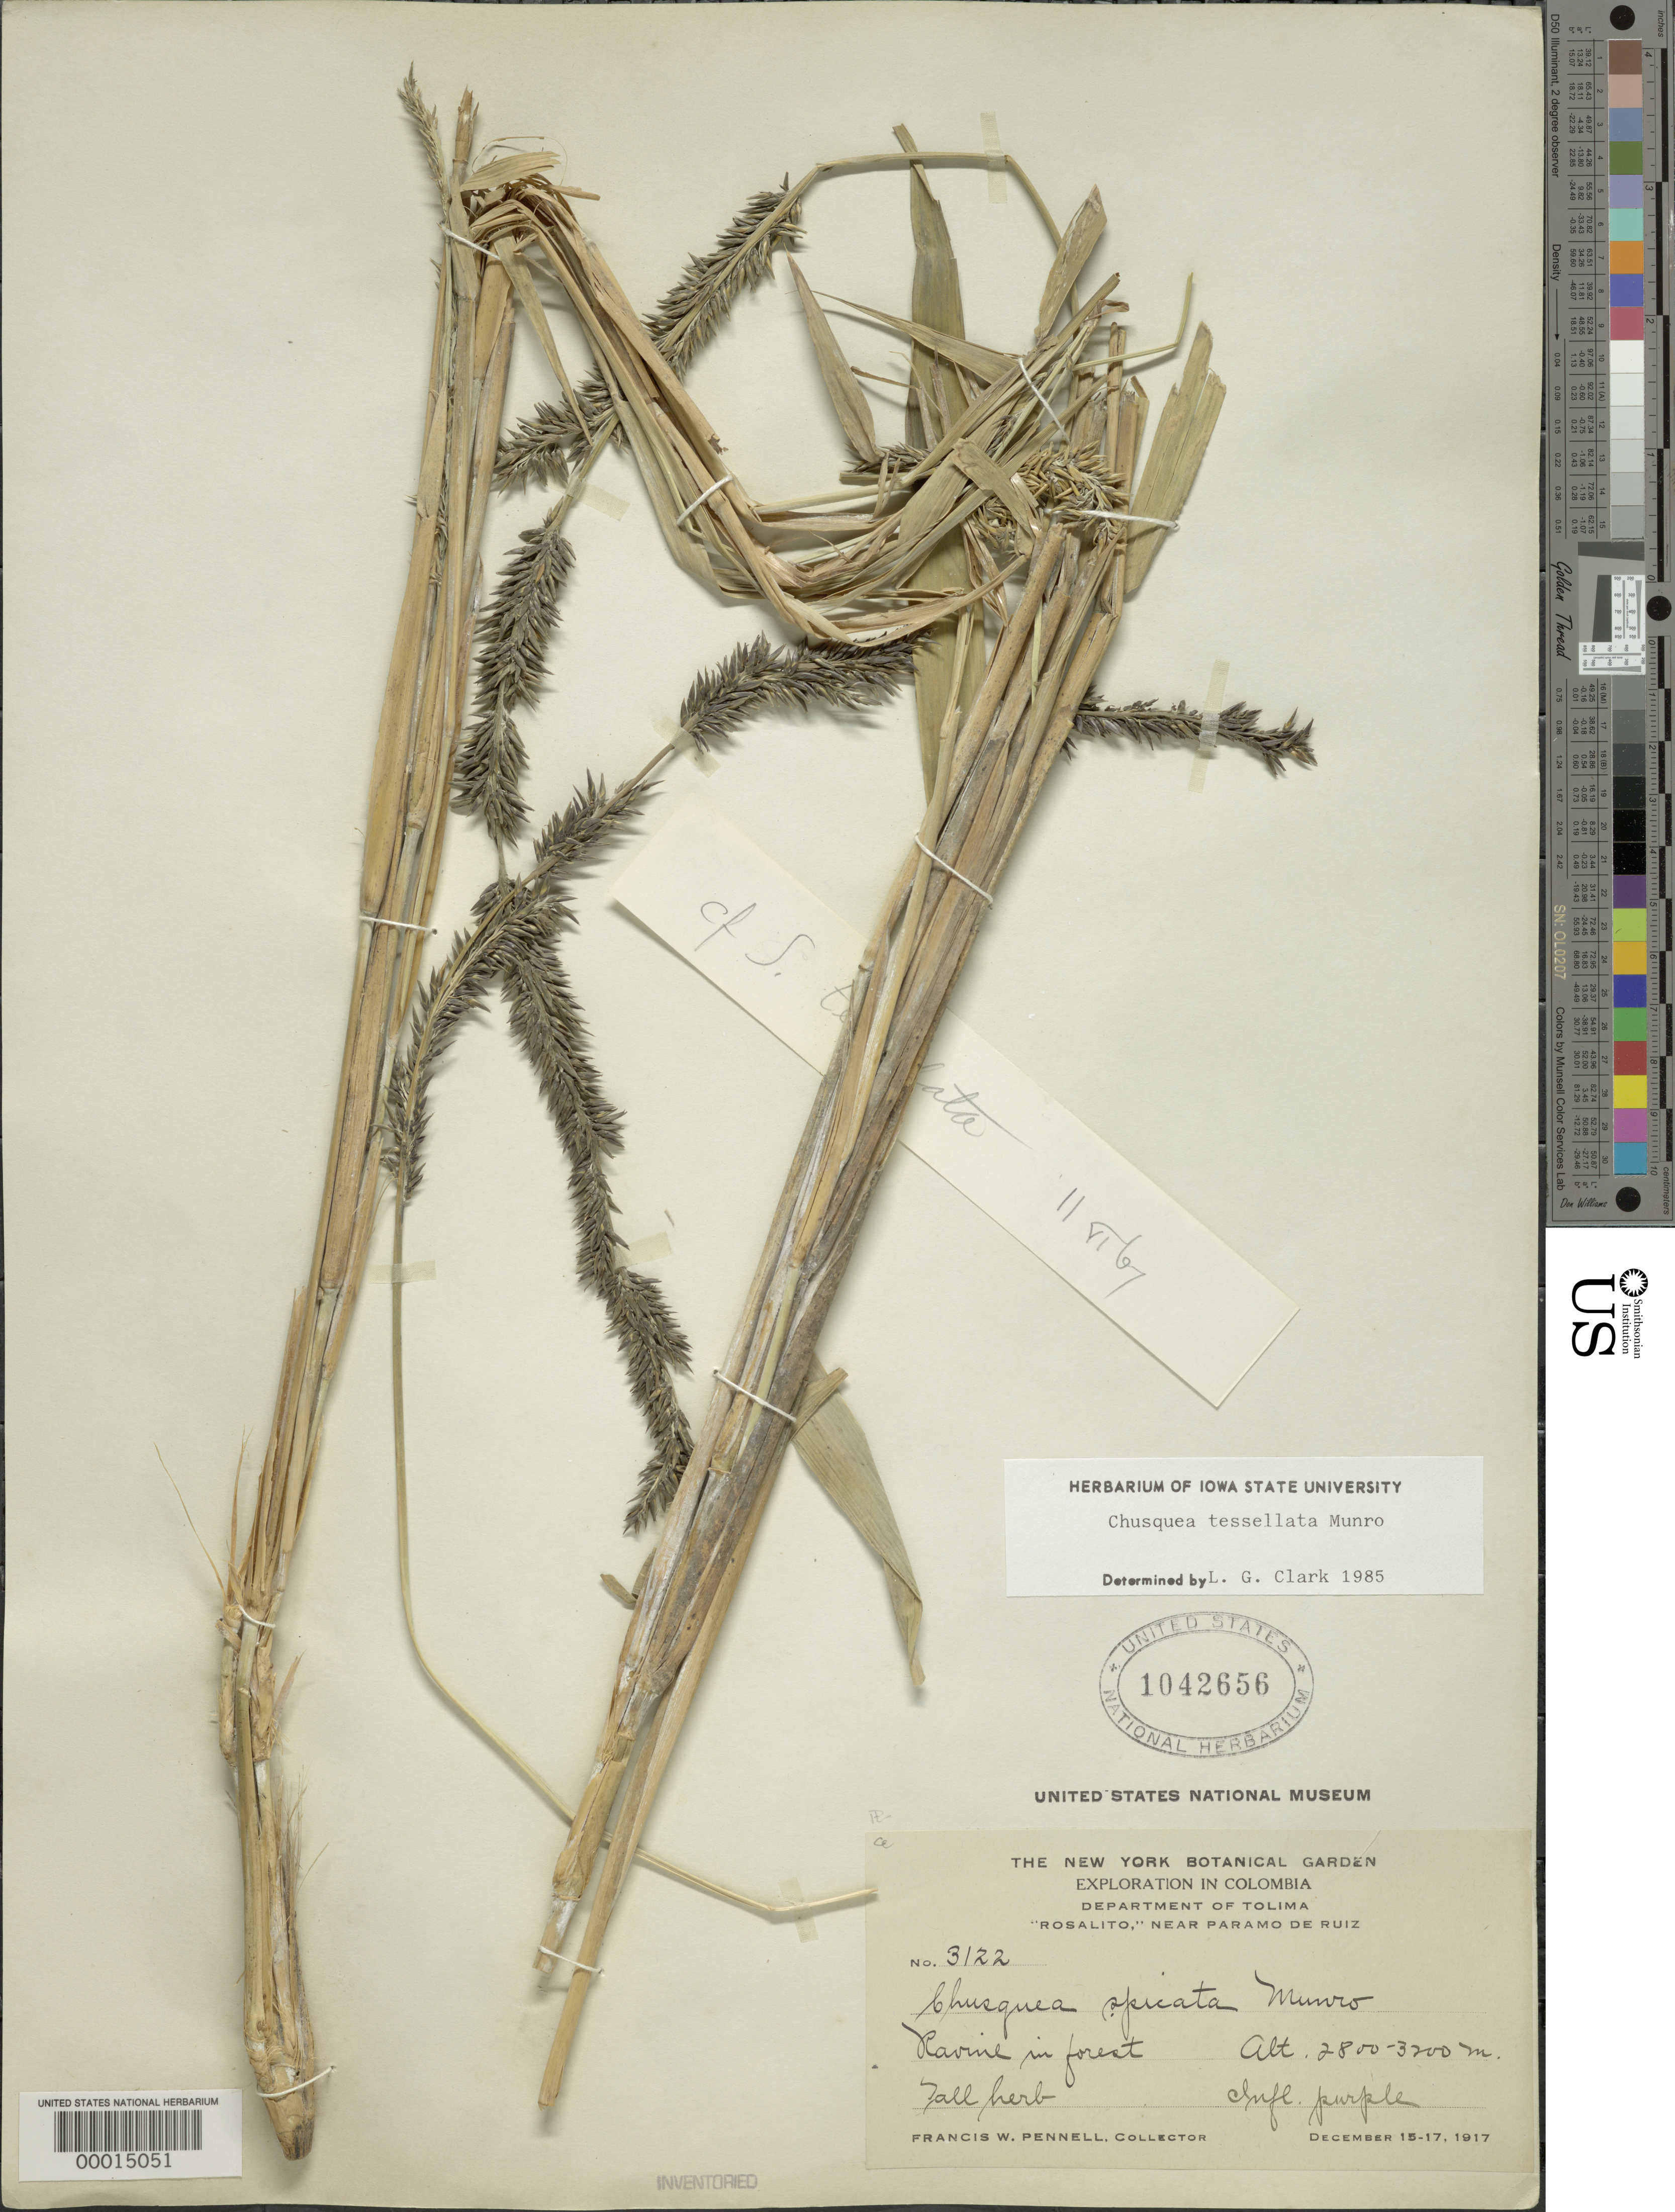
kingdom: Plantae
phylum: Tracheophyta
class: Liliopsida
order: Poales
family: Poaceae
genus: Chusquea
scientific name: Chusquea tessellata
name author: Munro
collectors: F. W. Pennell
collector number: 3122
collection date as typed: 15 Dec 1917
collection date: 1917-12-15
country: Colombia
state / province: Tolima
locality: "Rosalito," near Paramo de Ruiz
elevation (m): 2800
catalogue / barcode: US 1042656